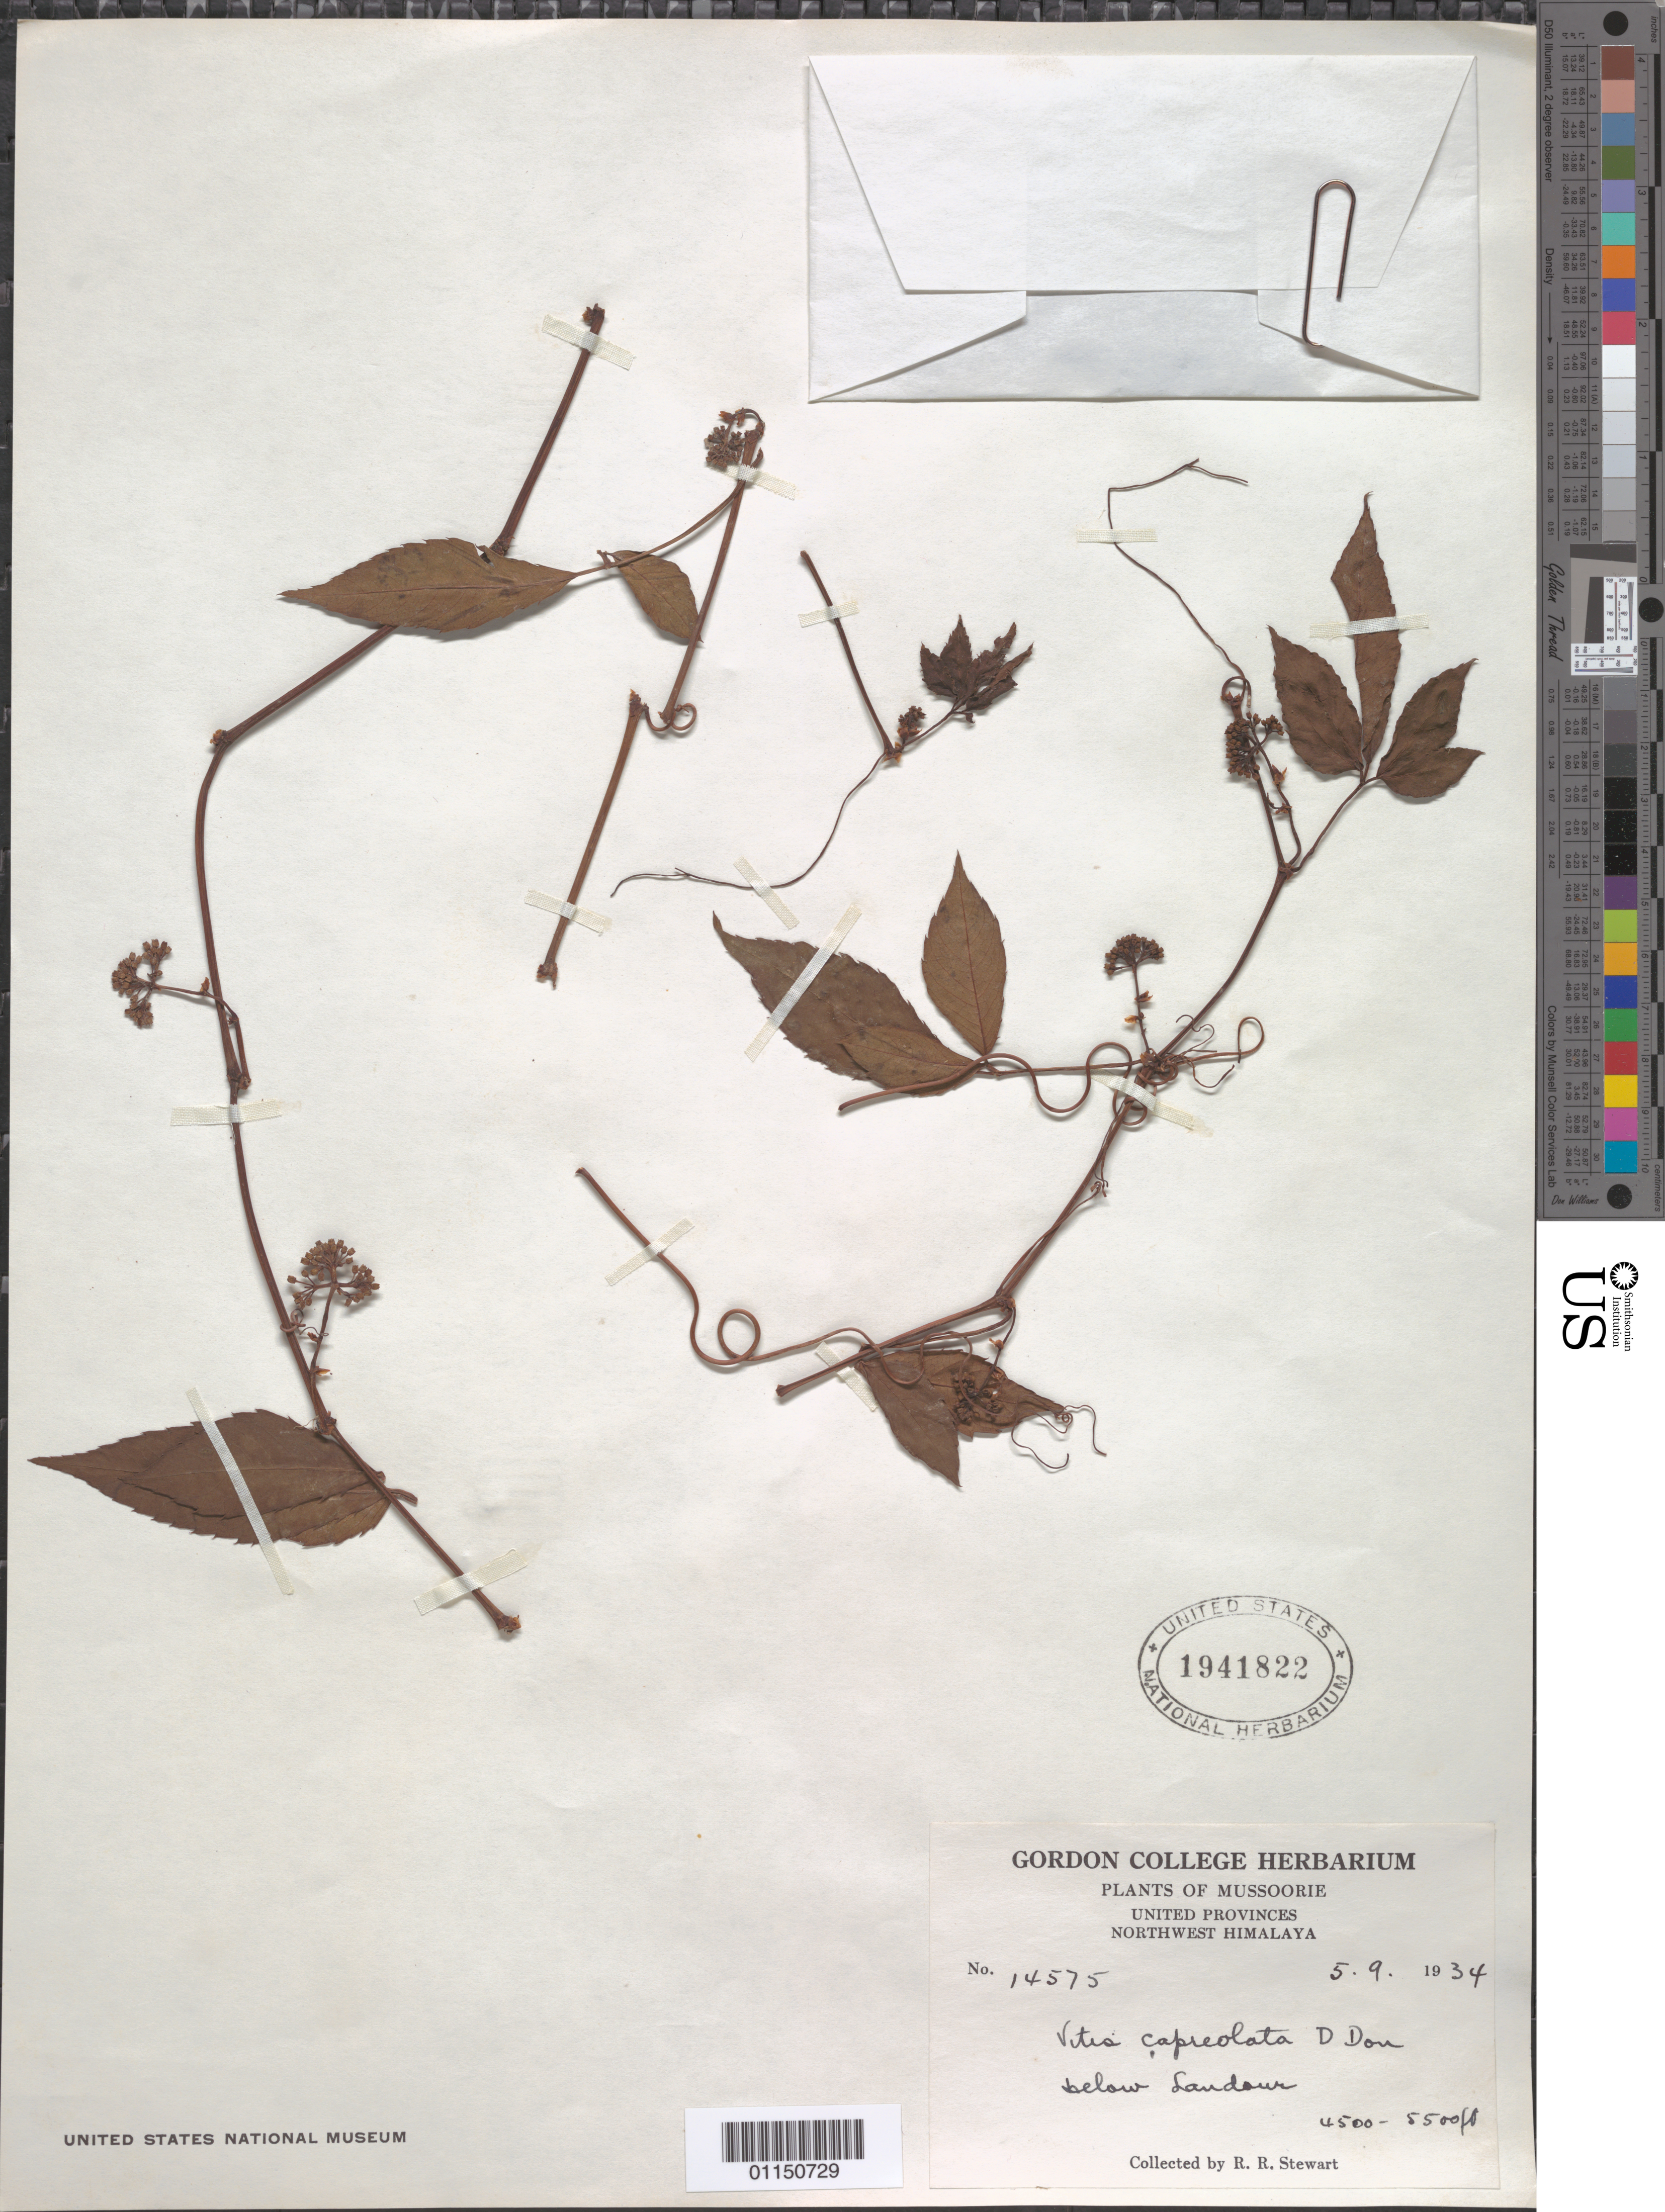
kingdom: Plantae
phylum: Tracheophyta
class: Magnoliopsida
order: Vitales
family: Vitaceae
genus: Tetrastigma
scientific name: Tetrastigma serrulatum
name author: (Roxb.) Planch.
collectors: R. R. Stewart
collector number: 14575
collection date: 1934-09-05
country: India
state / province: Uttarakhand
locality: NW Himalaya. Below Sandour.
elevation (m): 1372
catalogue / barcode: US 1941822